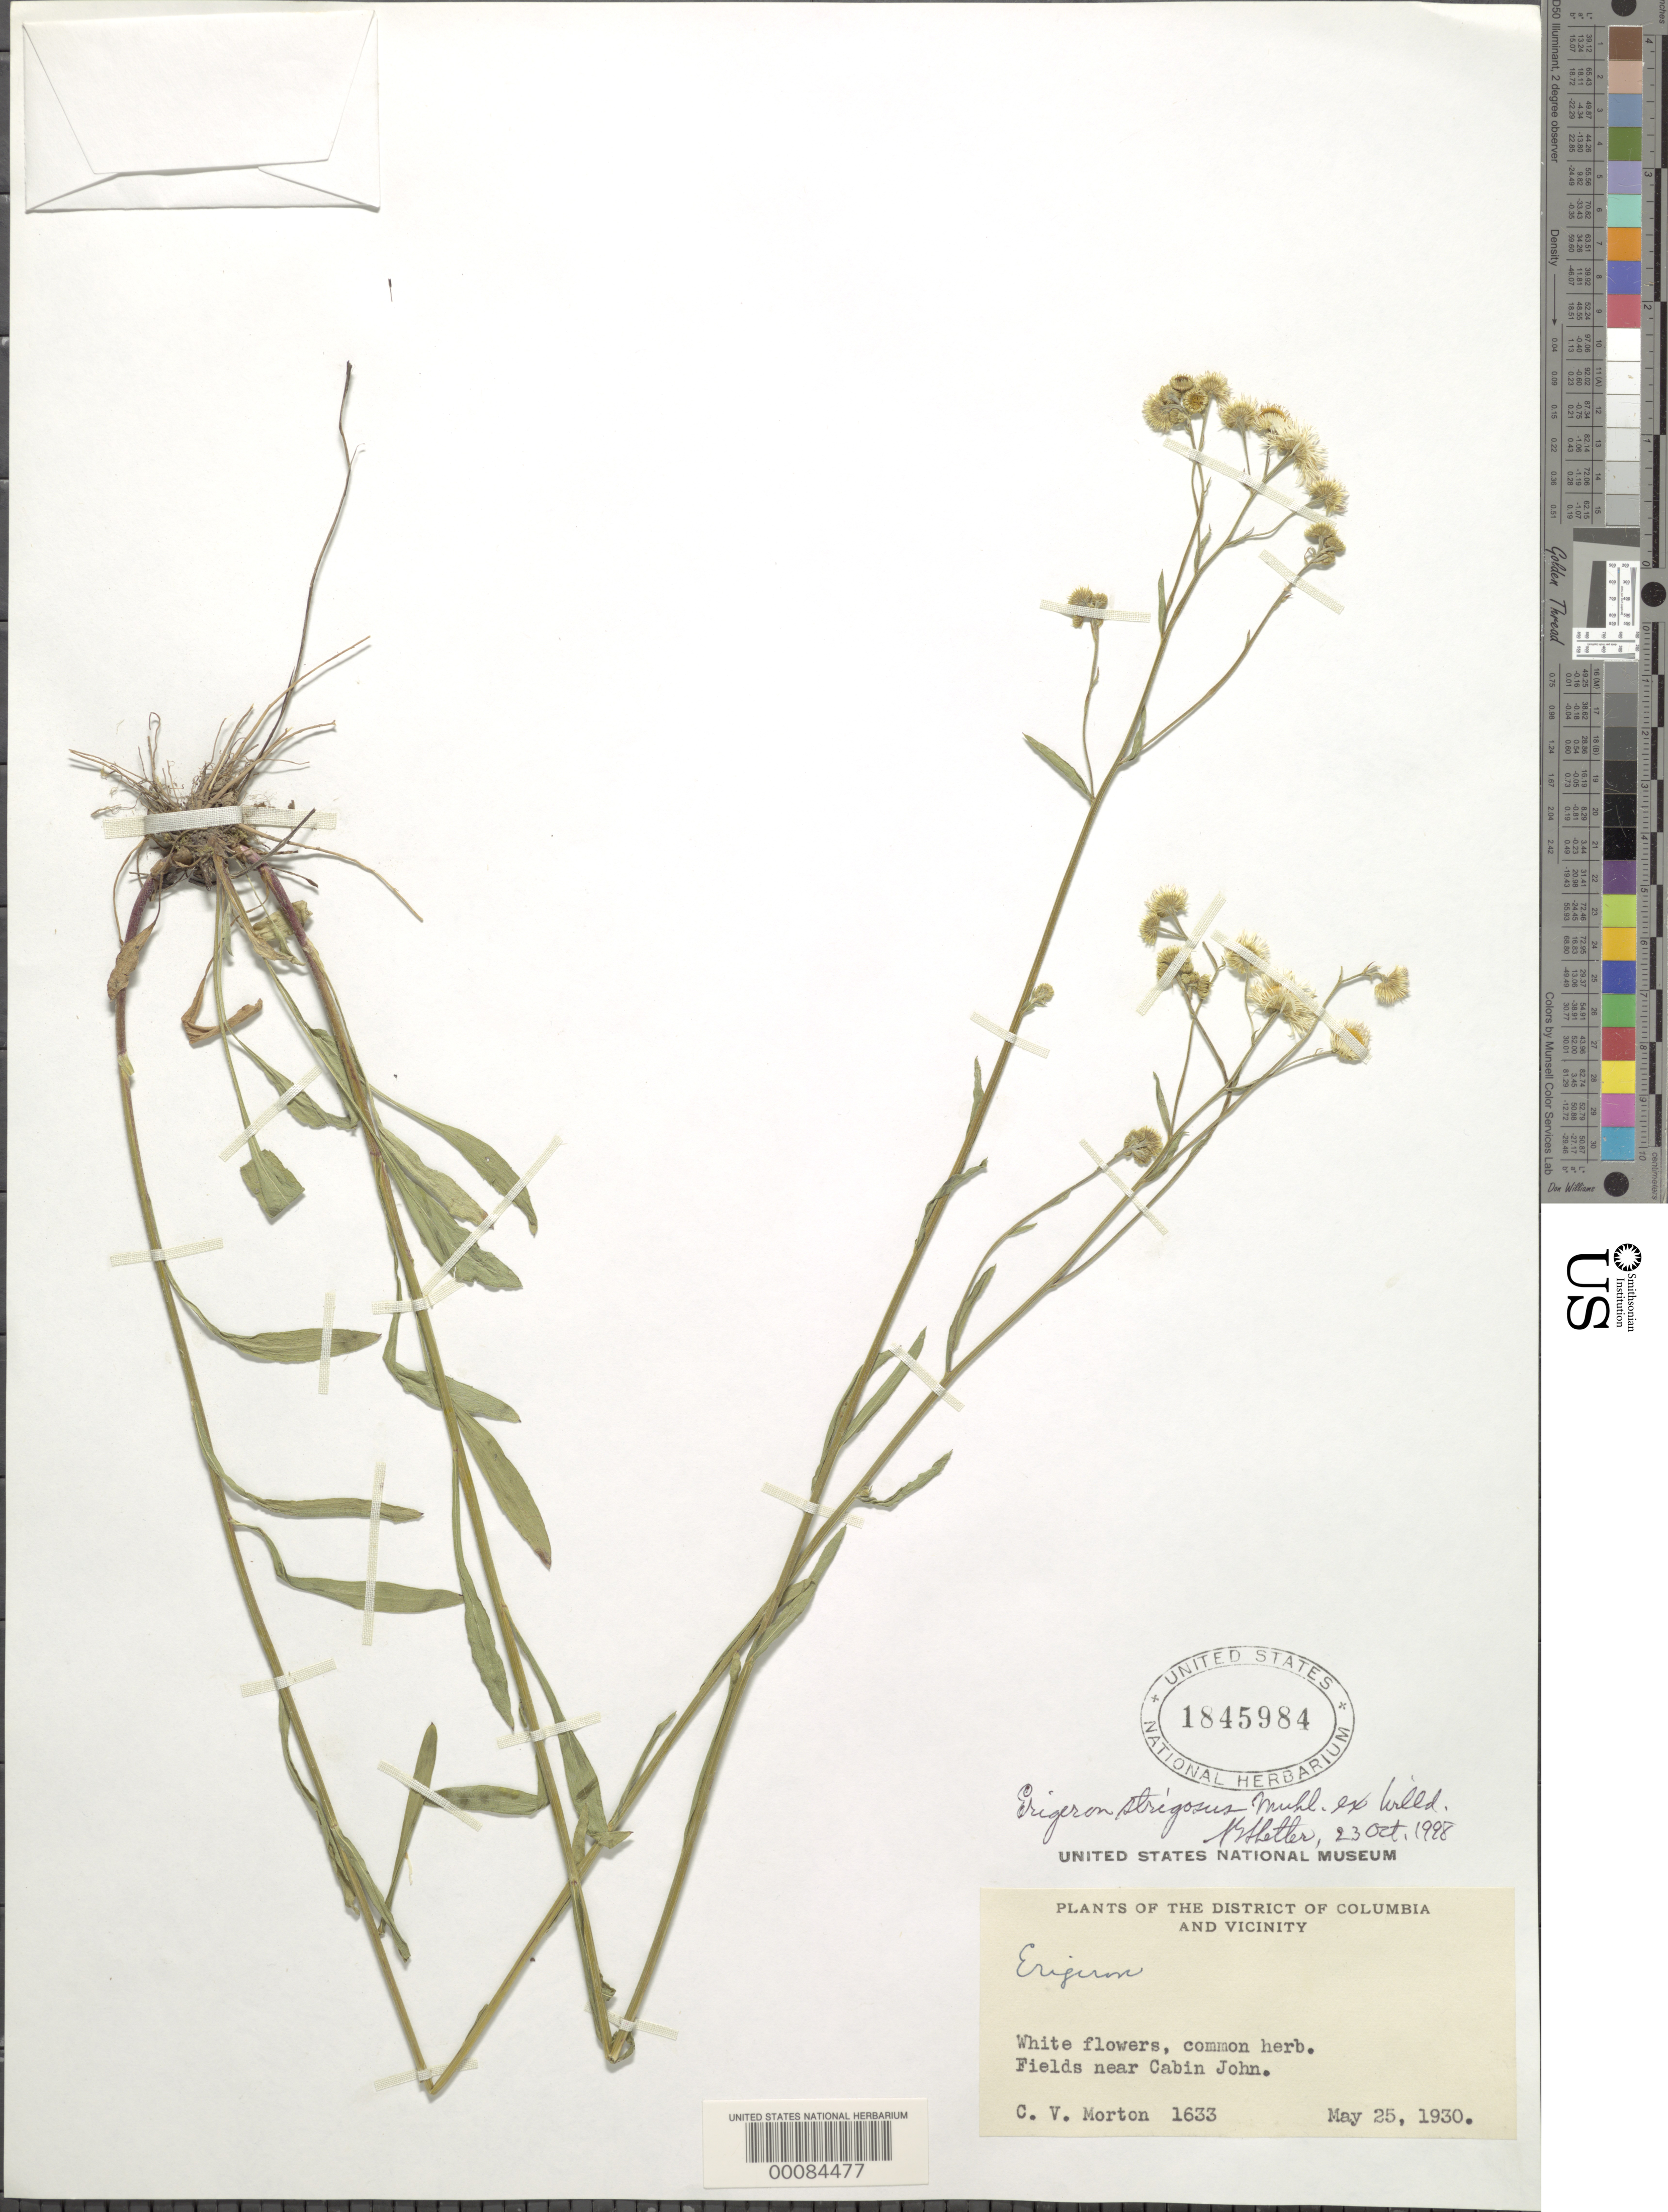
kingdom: Plantae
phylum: Tracheophyta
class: Magnoliopsida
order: Asterales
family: Asteraceae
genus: Erigeron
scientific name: Erigeron strigosus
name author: Muhl. ex Willd.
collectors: C. V. Morton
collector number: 1633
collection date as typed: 25 May 1930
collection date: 1930-05-25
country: United States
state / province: Maryland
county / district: Montgomery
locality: Cabin John vicinity C. & O. Canal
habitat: Fields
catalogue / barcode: US 1845984